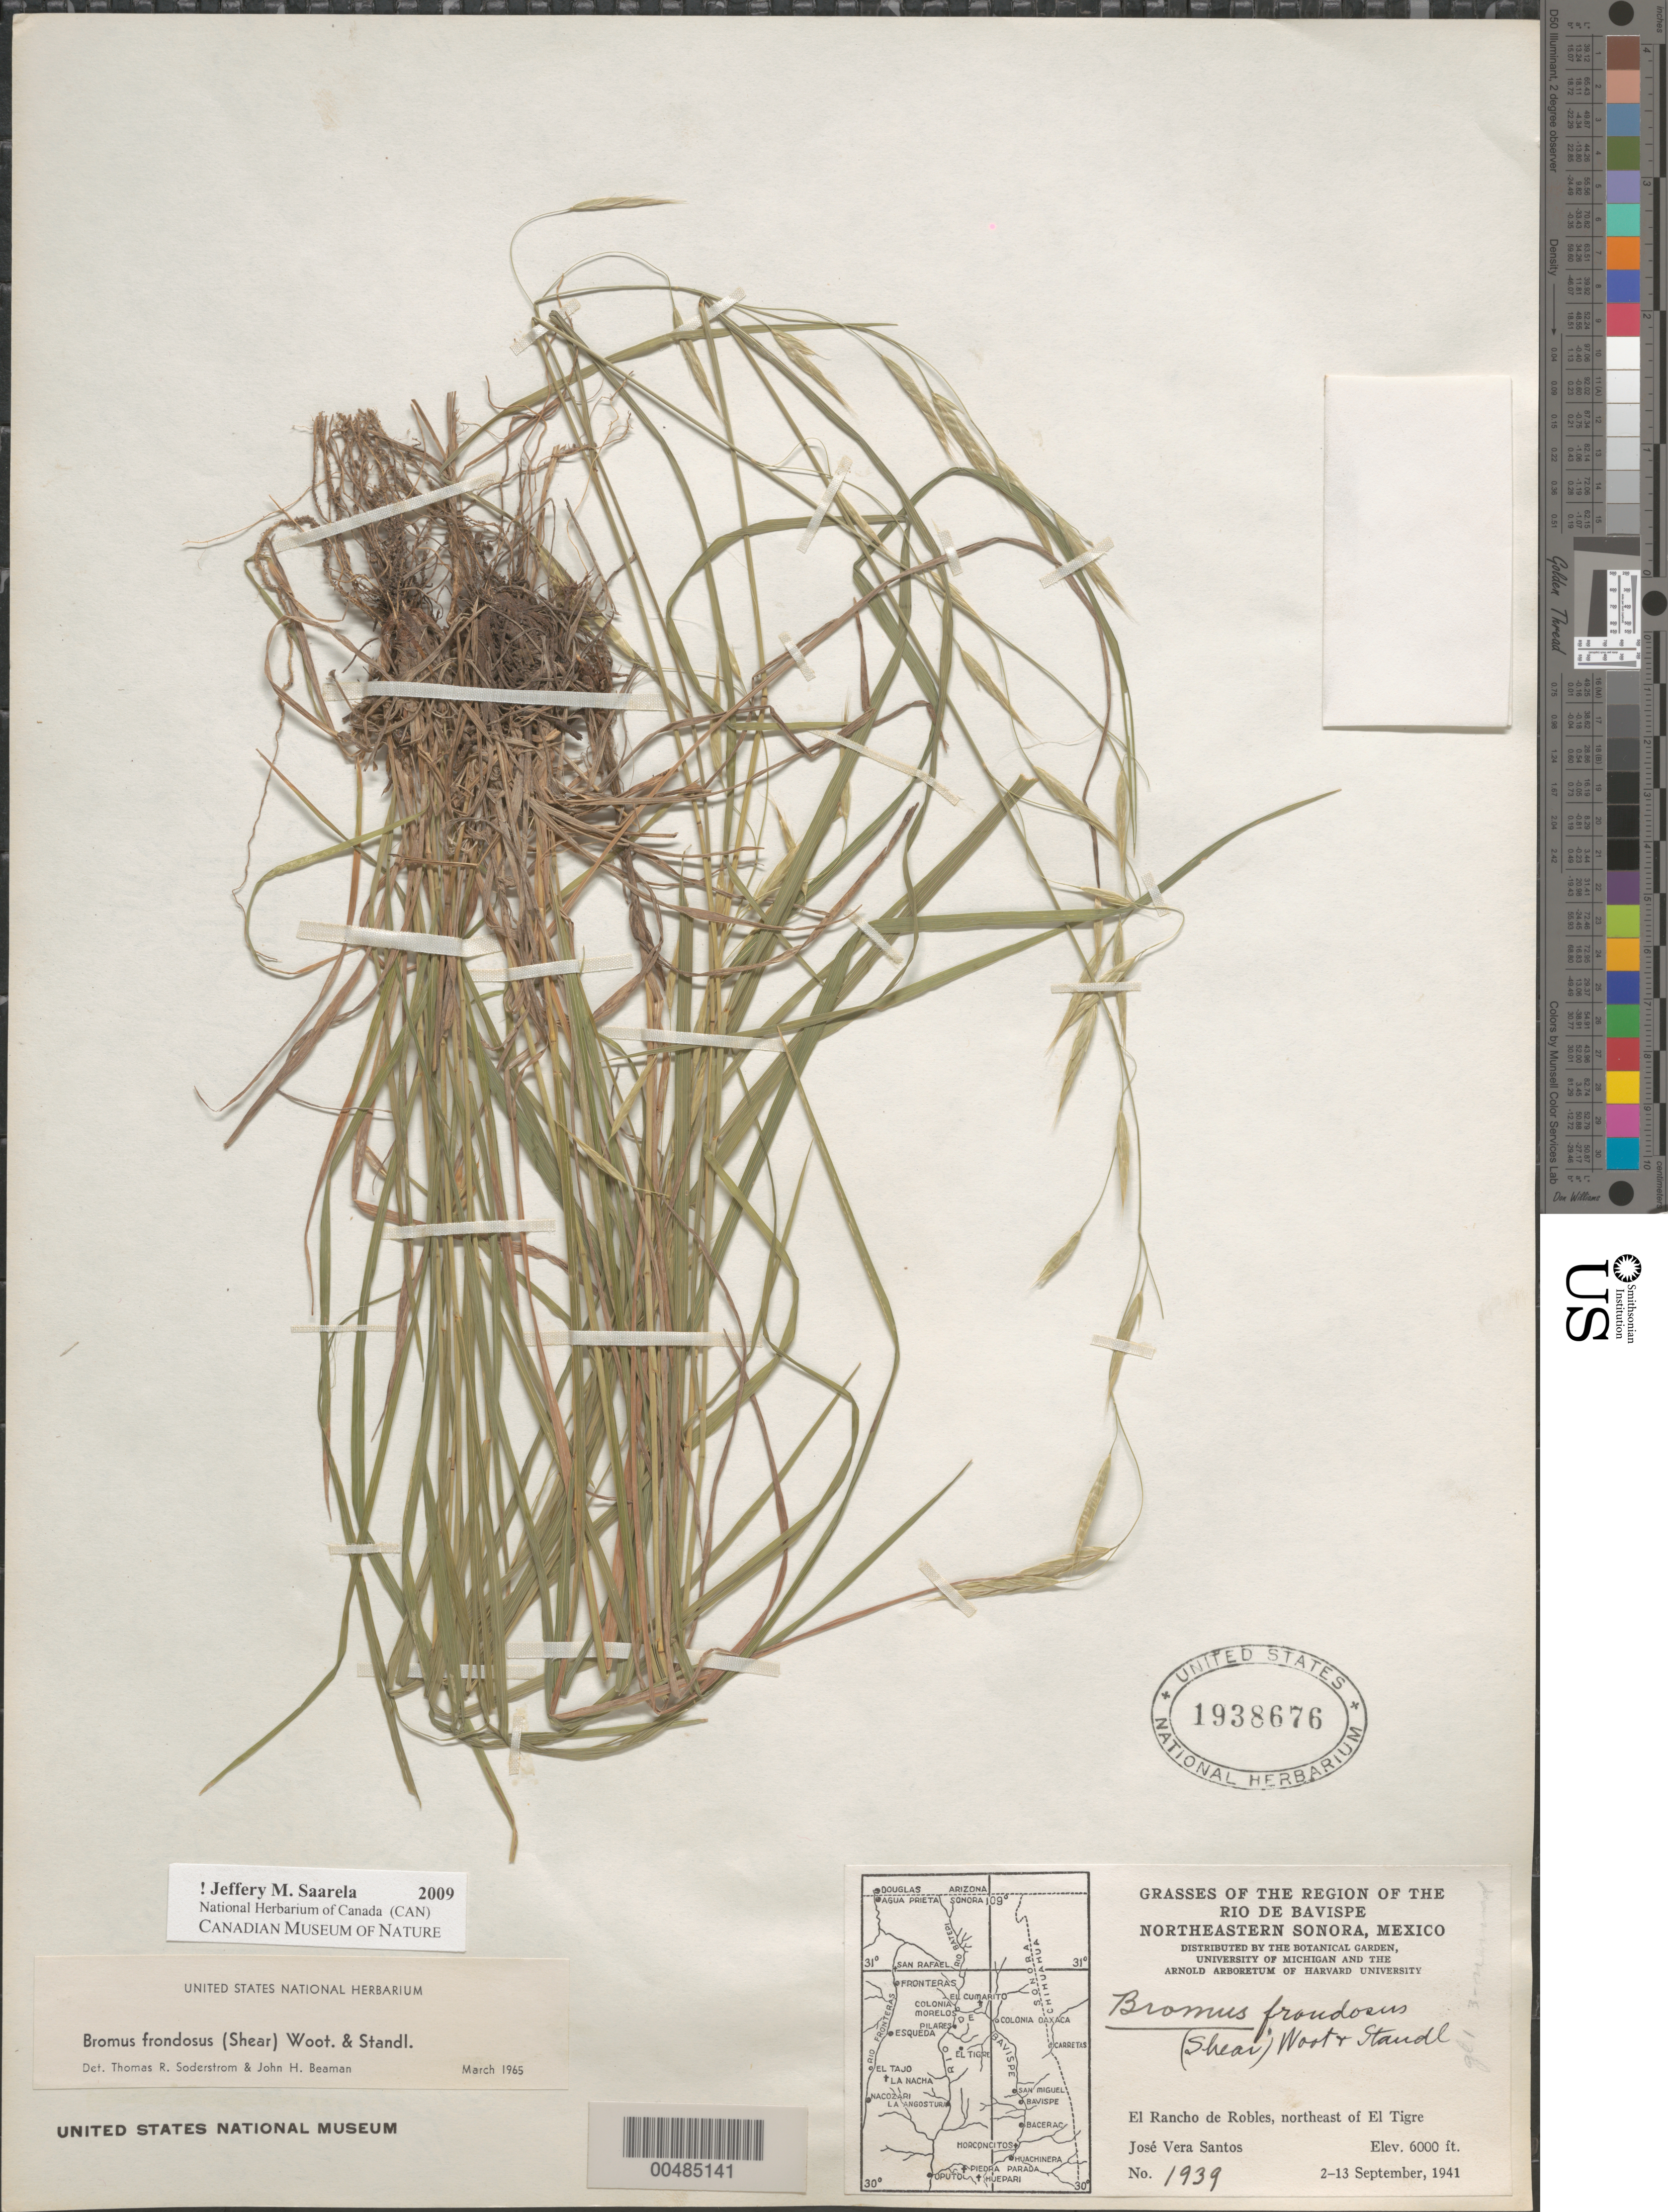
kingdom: Plantae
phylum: Tracheophyta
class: Liliopsida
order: Poales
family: Poaceae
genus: Bromus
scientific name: Bromus porteri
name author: (J.M. Coult.) Nash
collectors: J. V. Santos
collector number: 1939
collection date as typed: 2 Sep 1941 to 13 Sep 1941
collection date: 1941-09-02/1941-09-13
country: Mexico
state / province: Sinaloa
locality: Region of the Rio de Bavispe, NE Sonora, El Rancho de Robles, NE of El Tigre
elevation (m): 1829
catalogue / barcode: US 1938676